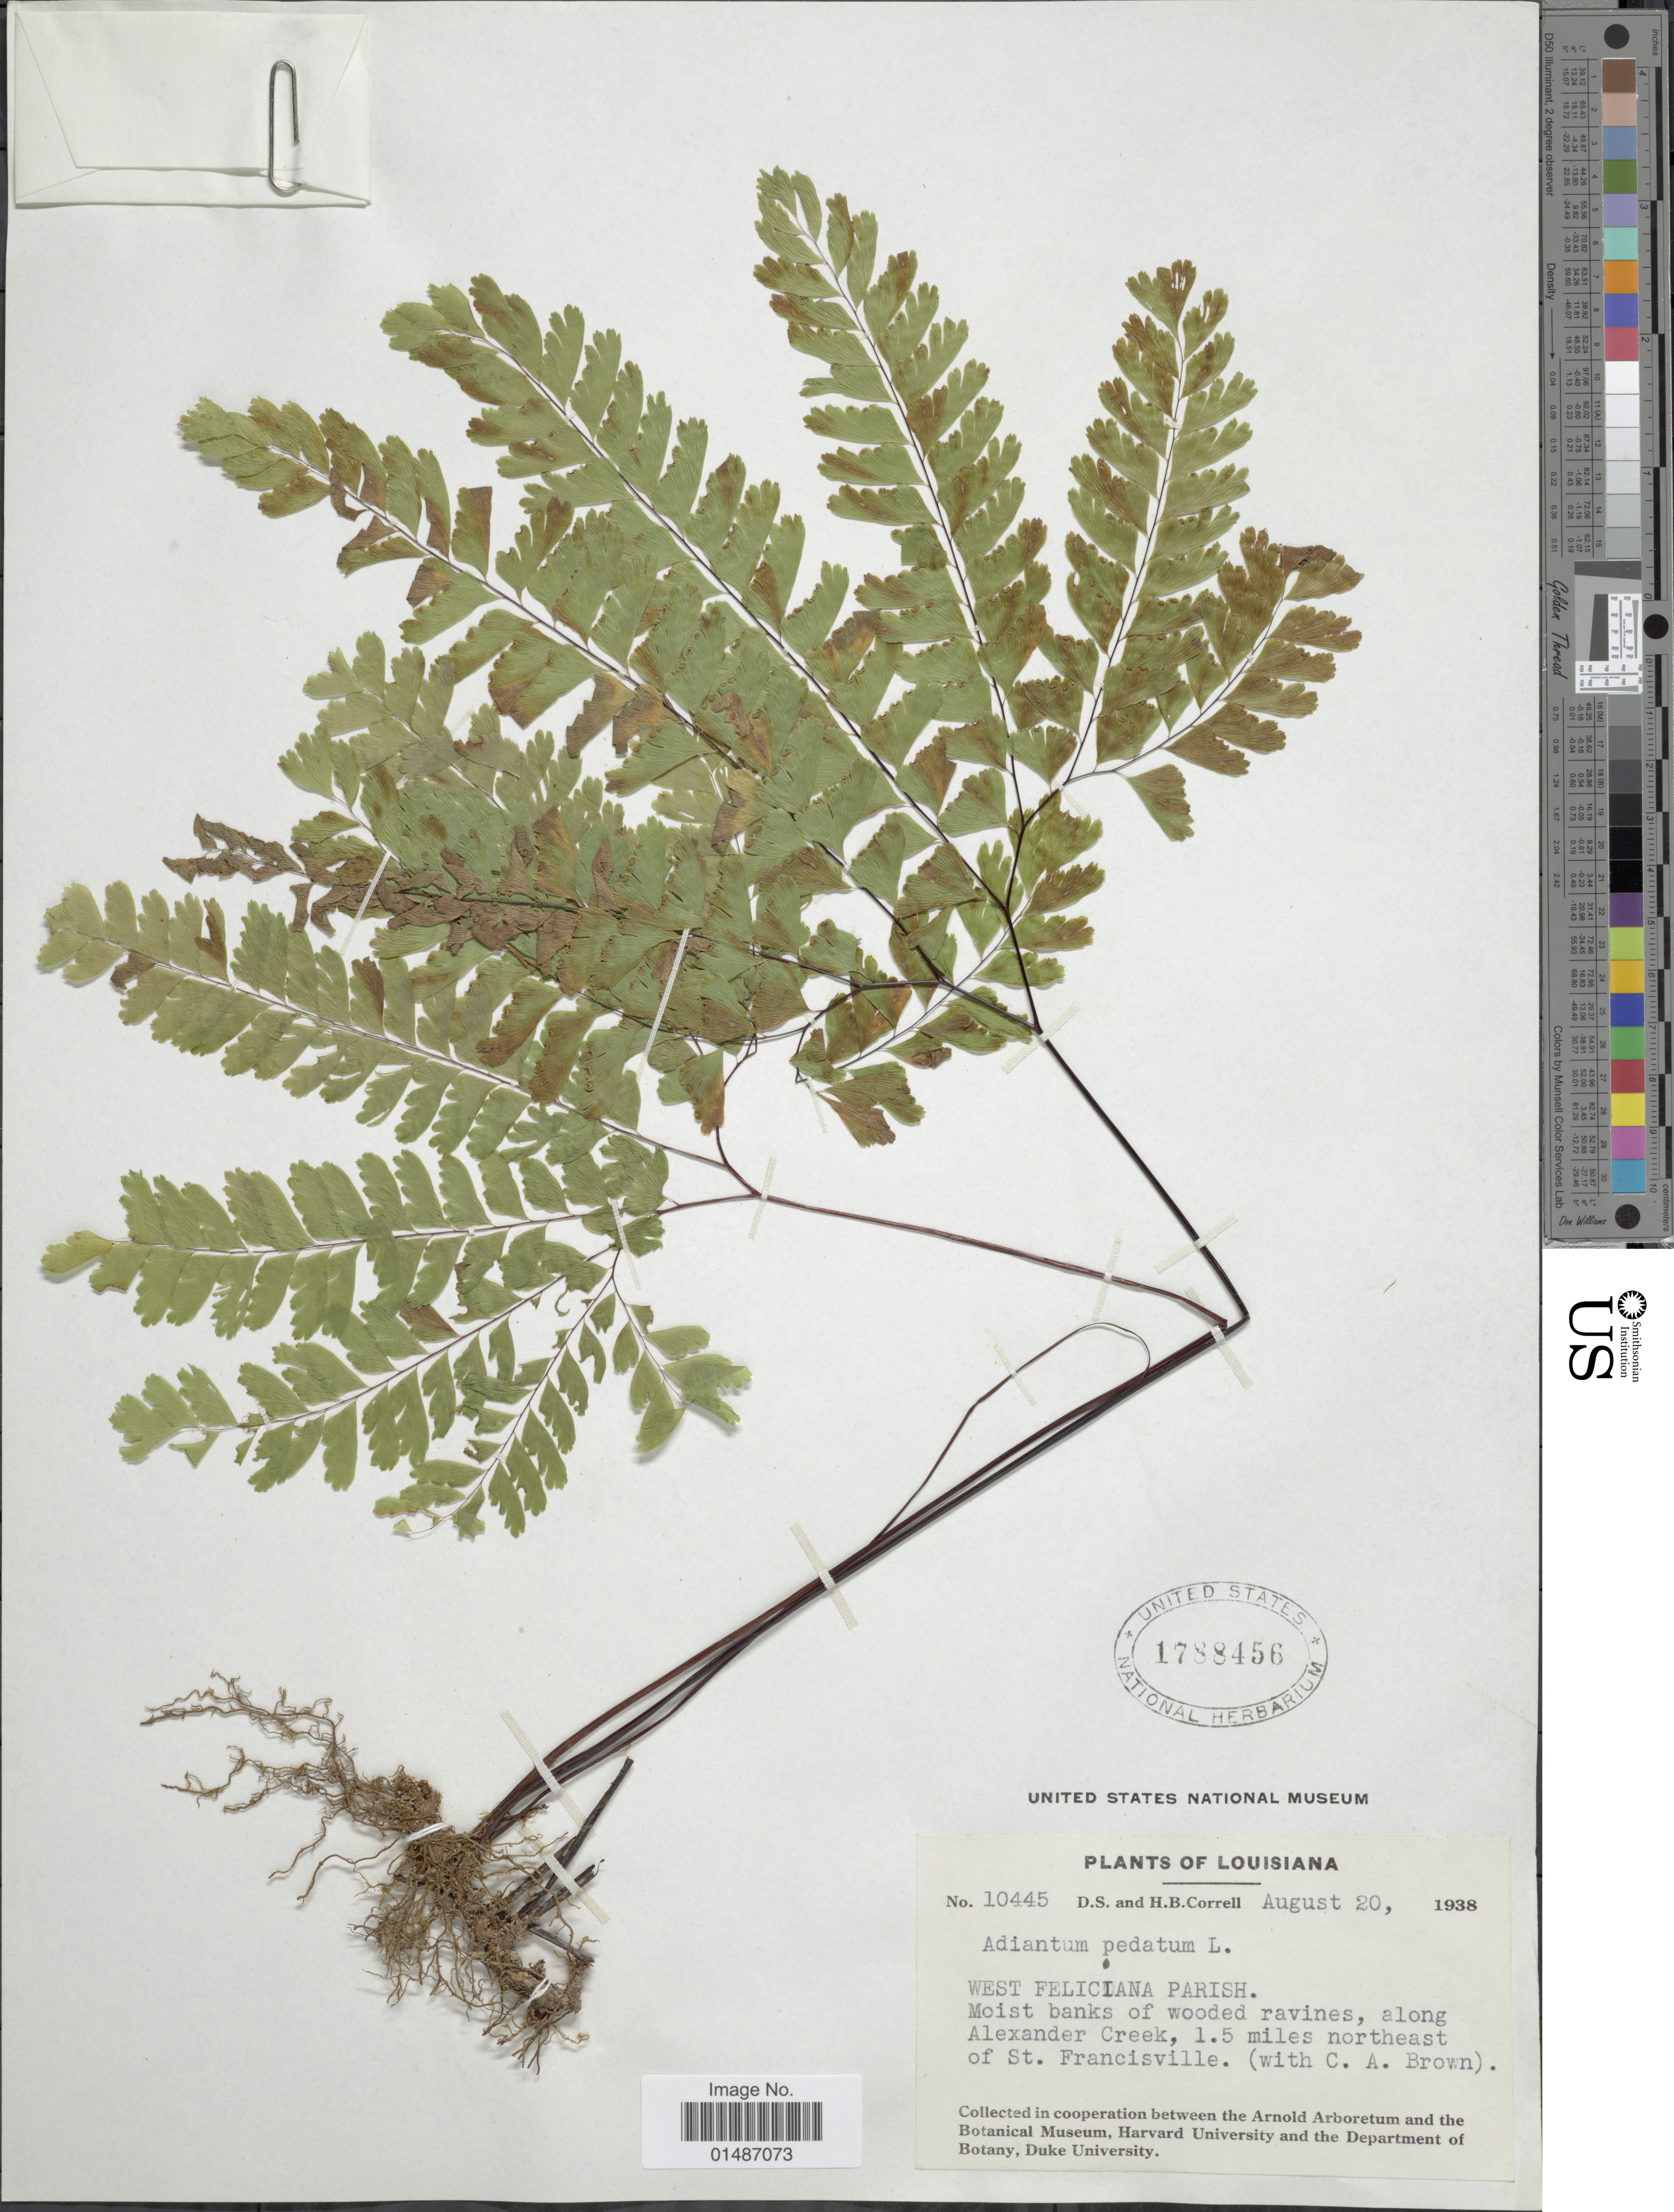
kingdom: Plantae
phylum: Tracheophyta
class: Polypodiopsida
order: Polypodiales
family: Pteridaceae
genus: Adiantum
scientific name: Adiantum pedatum var. pedatum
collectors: D. S. Correll & H. Correll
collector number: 10445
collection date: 1938-08-20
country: United States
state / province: Louisiana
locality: West Feliciana Parish. Moist banks of wooded ravines, along Alexander Creek, 1.5 miles northeast of St. Francisville.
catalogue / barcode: US 1788456